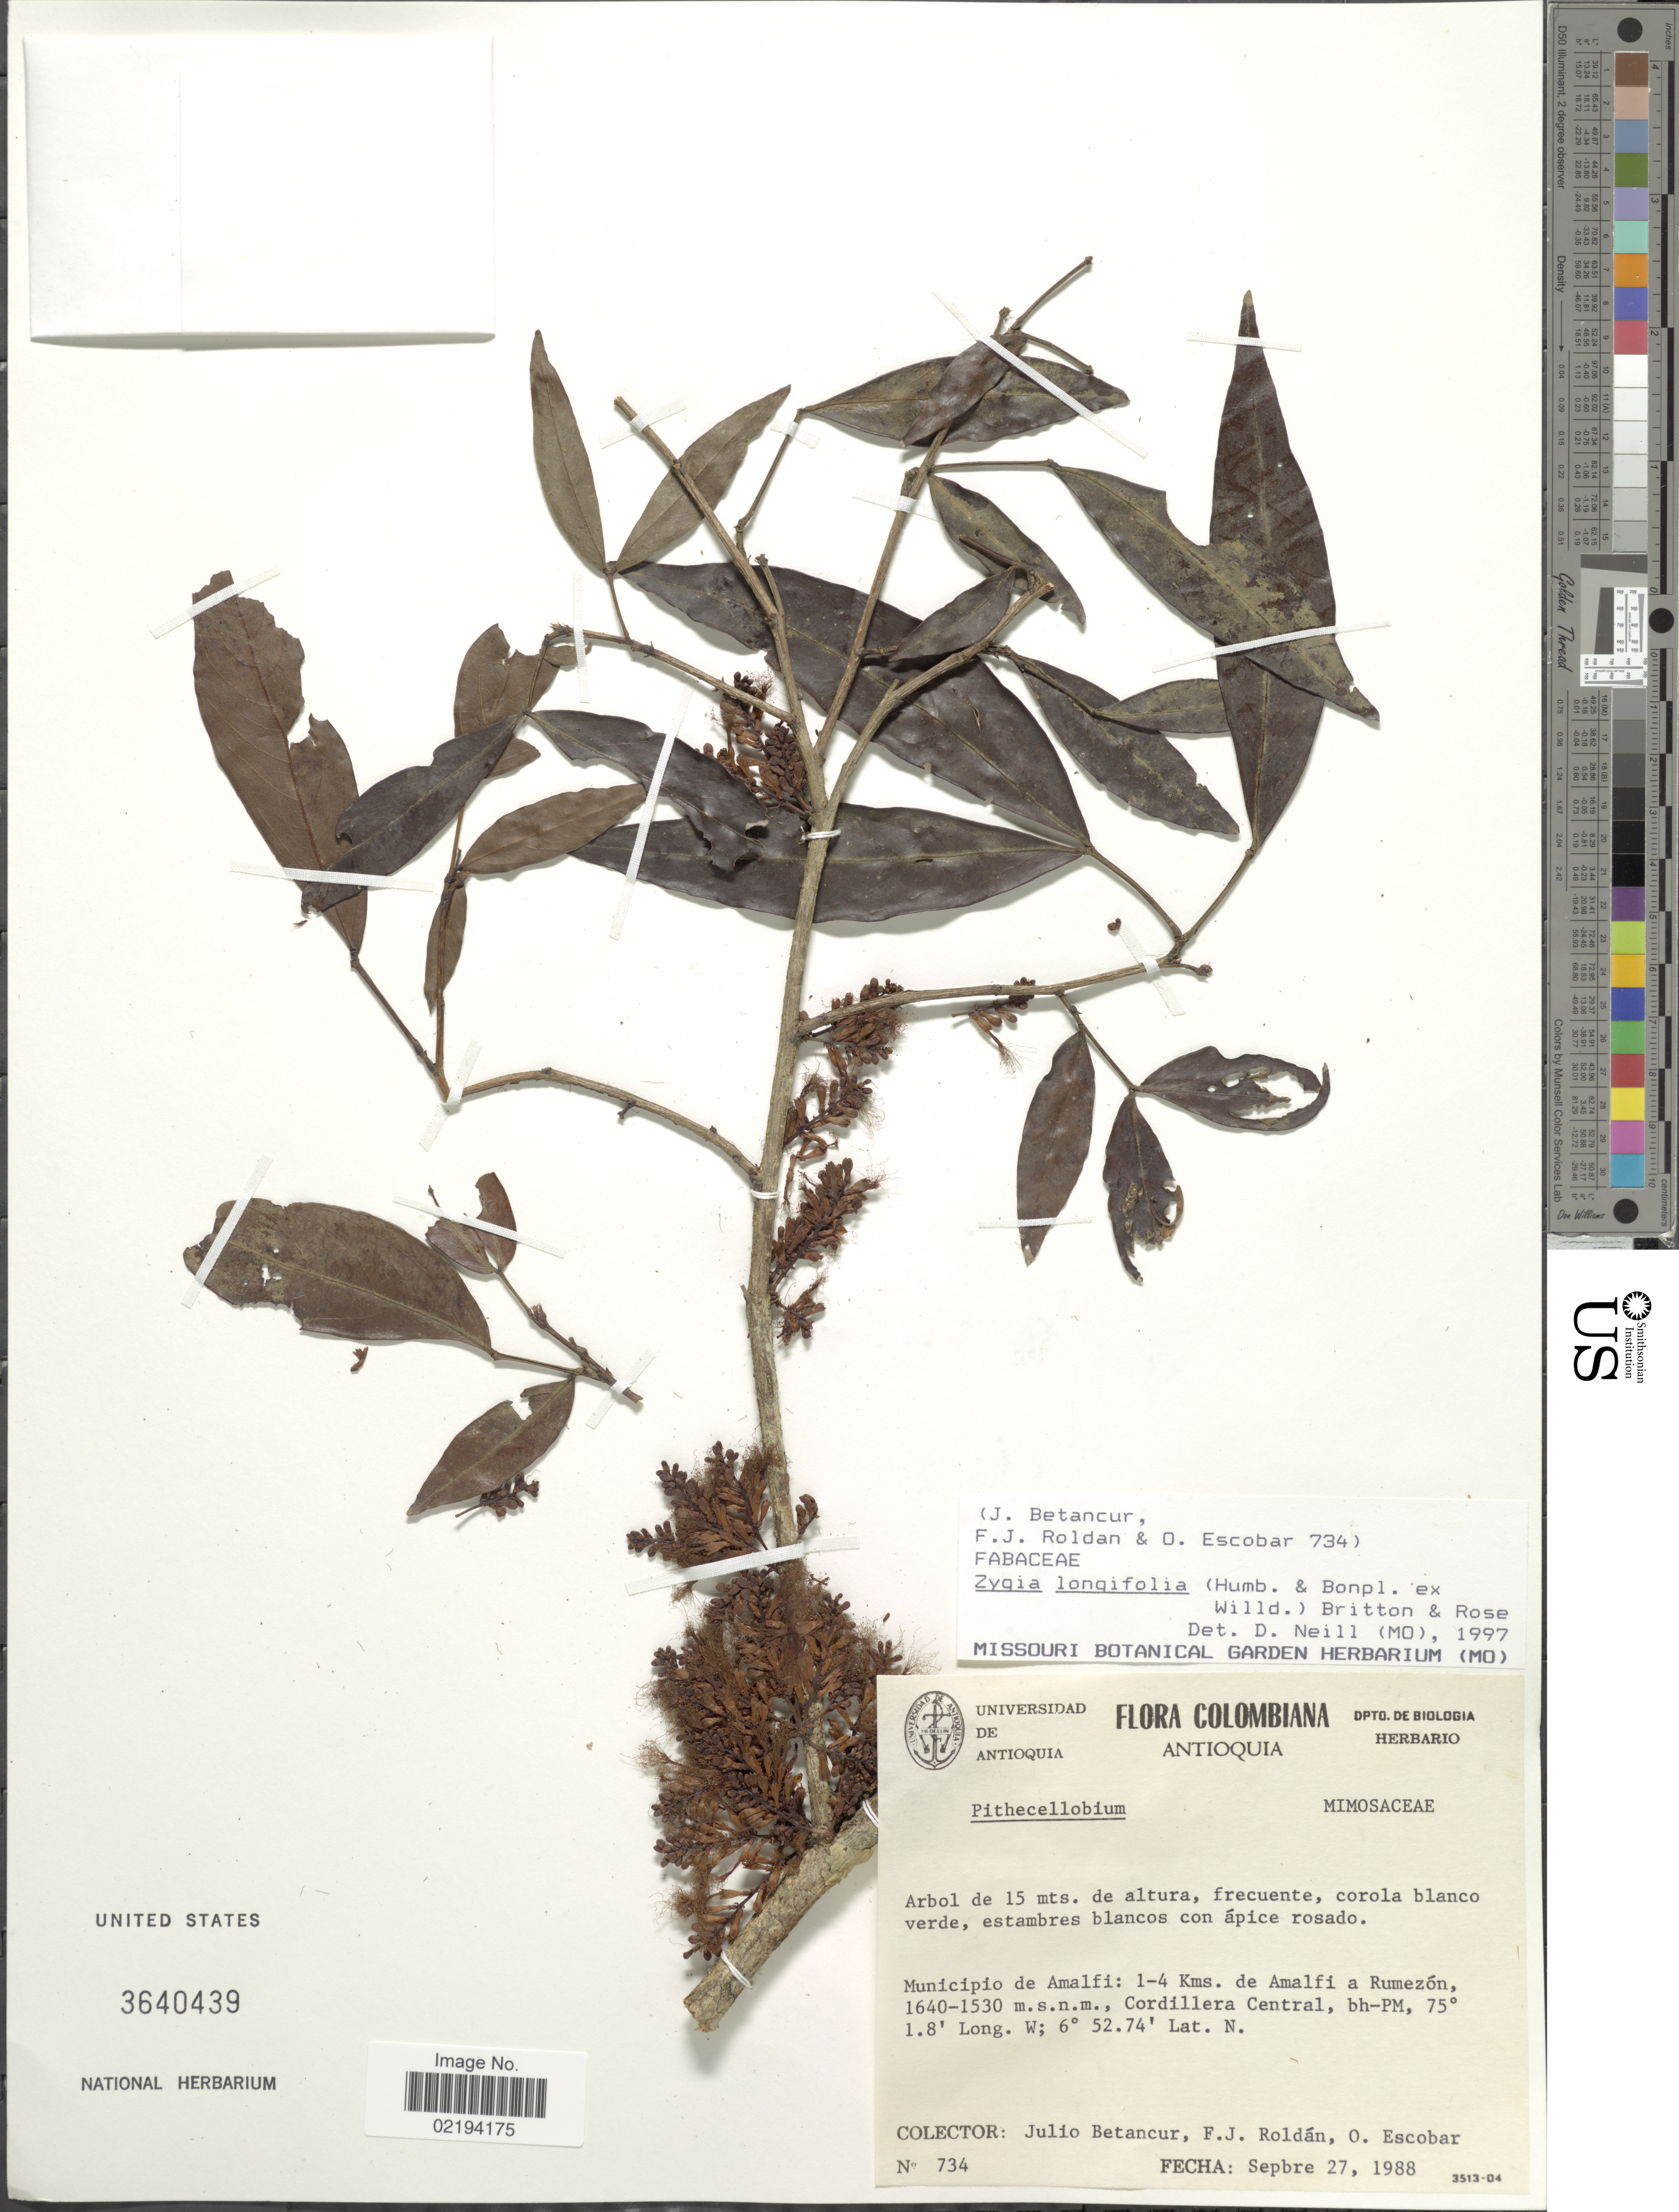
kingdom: Plantae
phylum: Tracheophyta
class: Magnoliopsida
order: Fabales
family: Fabaceae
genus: Zygia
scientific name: Zygia longifolia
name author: (Willd.) Britton & Rose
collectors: J. Betancur, F. J. Roldán & O. Escobar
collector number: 734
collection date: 1988-09-27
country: Colombia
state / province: Antioquia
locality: Municipio de Amalfi: 1-4 Kms de Amalfi a Rumezón, Cordillera Central, bh-PM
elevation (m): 1530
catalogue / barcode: US 3640439